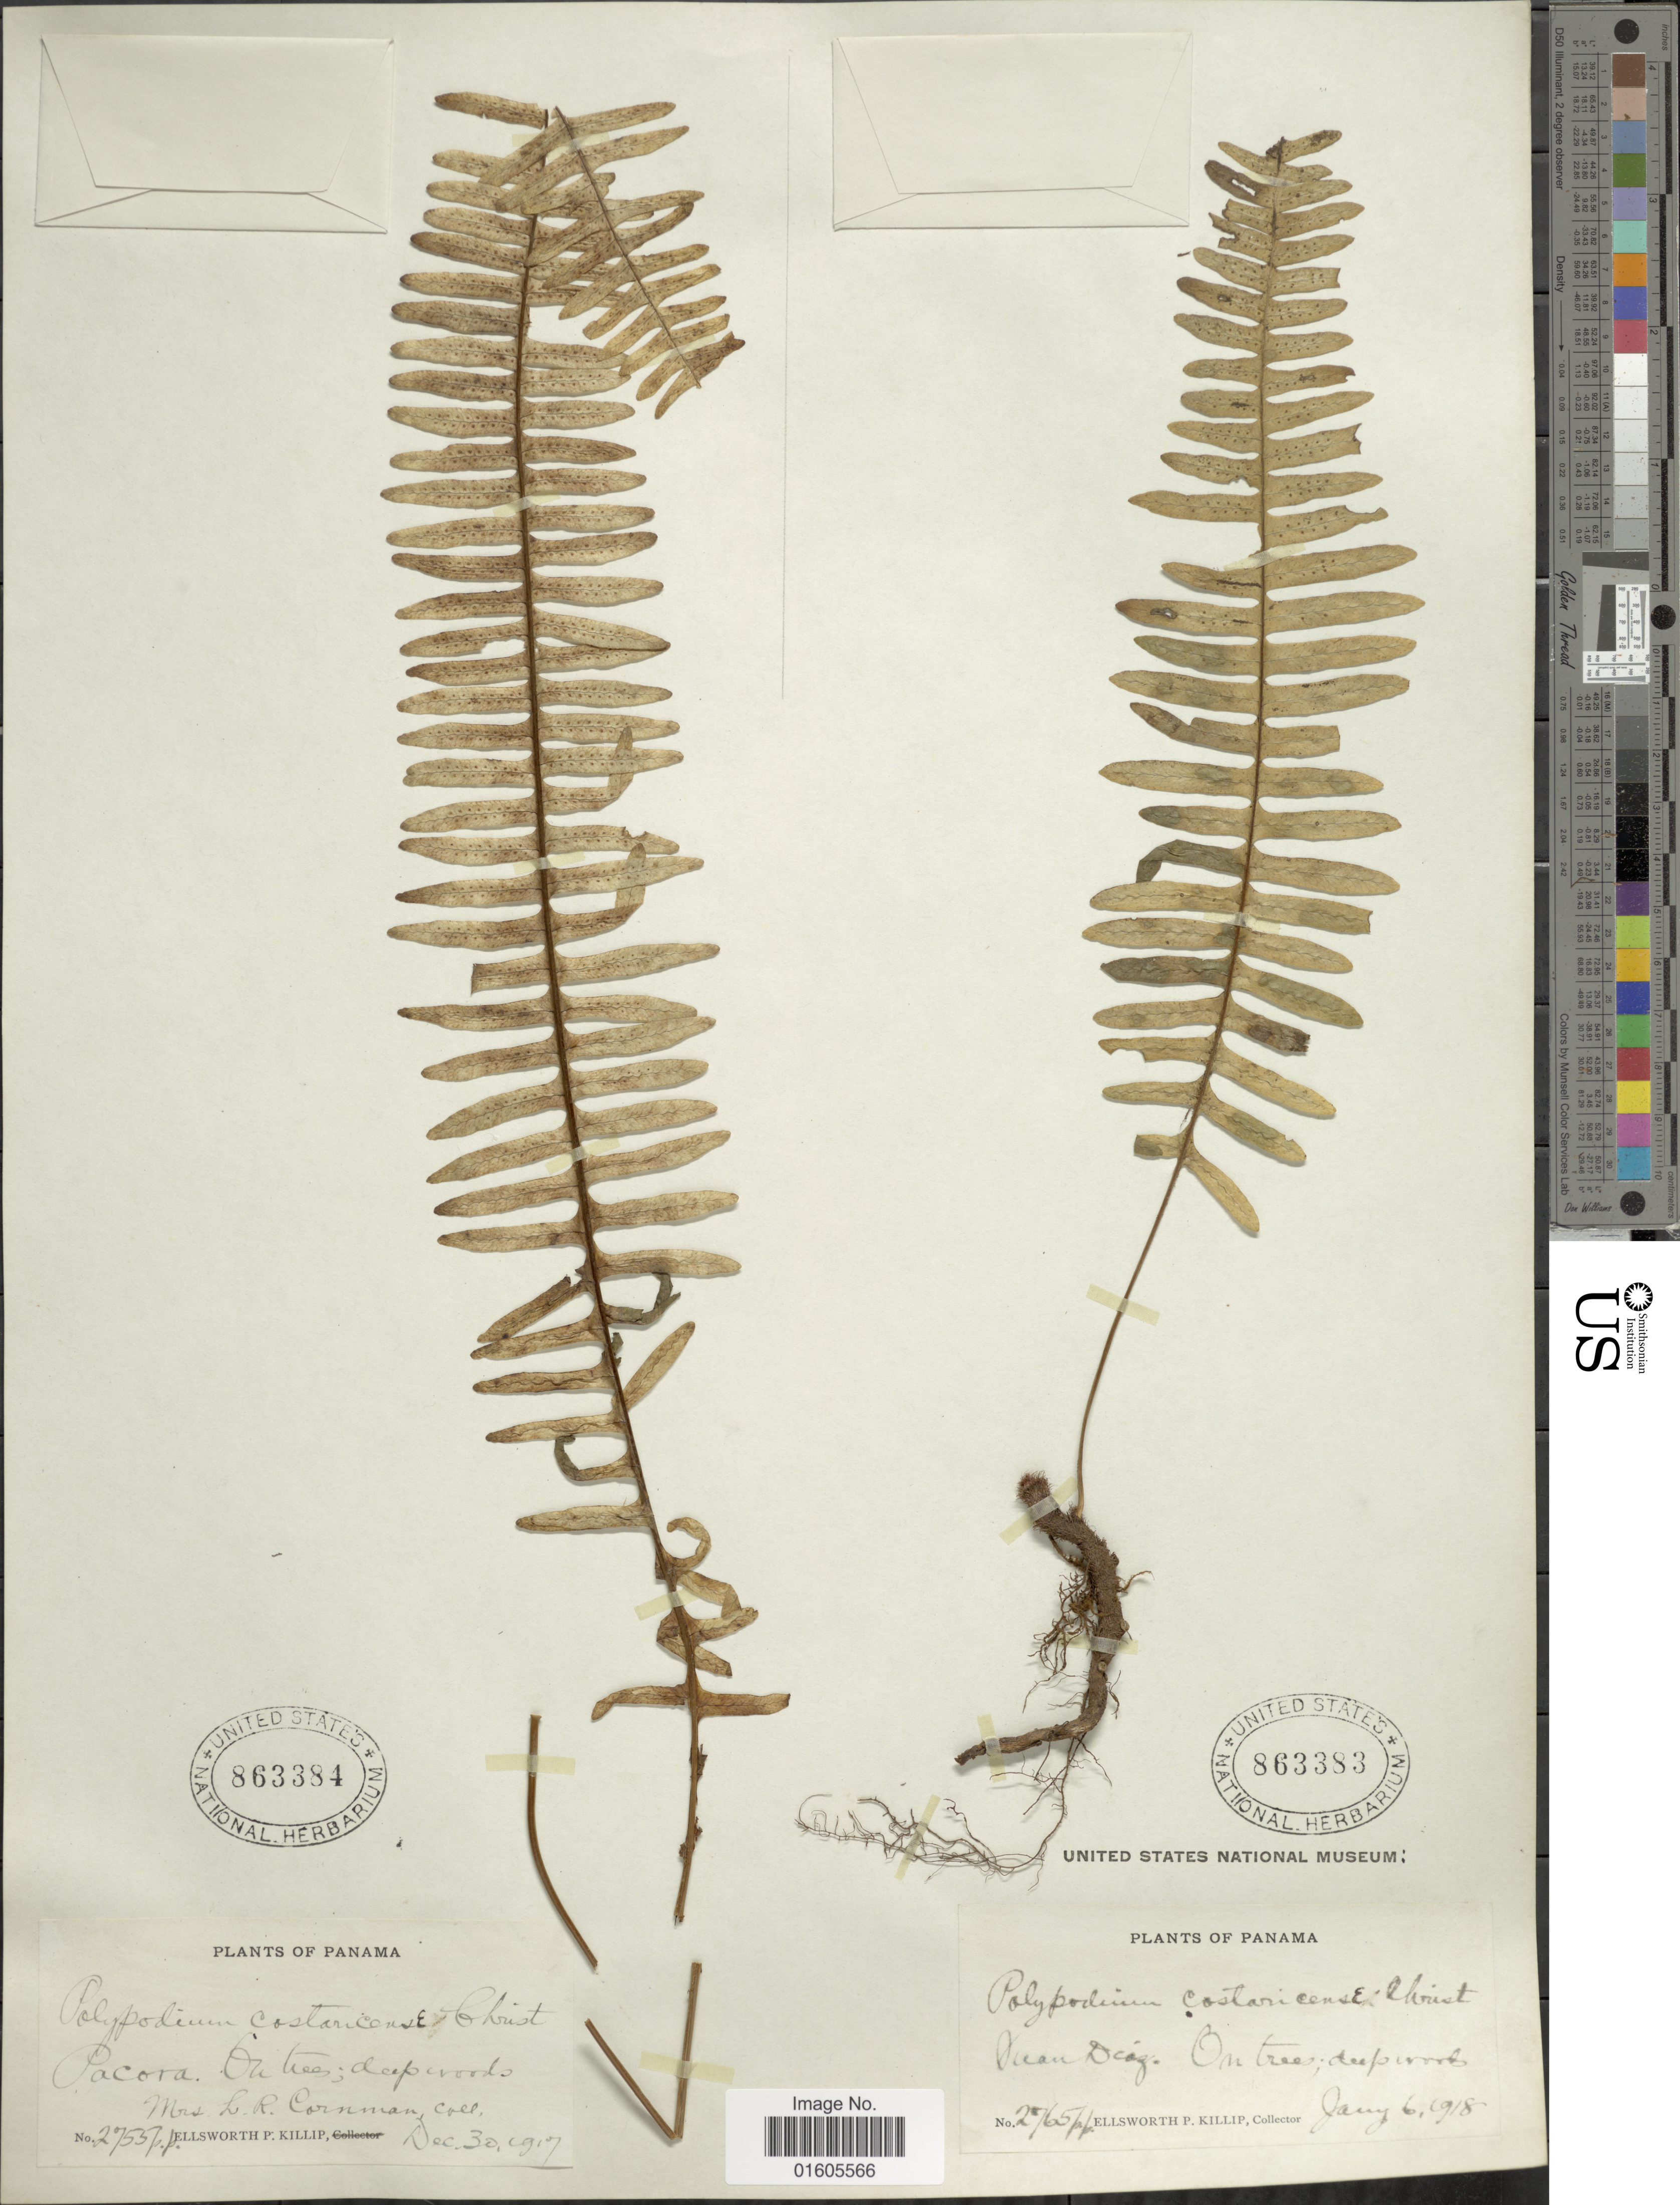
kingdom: Plantae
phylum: Tracheophyta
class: Polypodiopsida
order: Polypodiales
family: Polypodiaceae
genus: Serpocaulon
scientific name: Serpocaulon wagneri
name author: (Mett.) A.R. Sm.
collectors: E. P. Killip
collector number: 2765 p.p.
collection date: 1918-01-06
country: Panama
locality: Juan Diaz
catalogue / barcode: US 863383-2